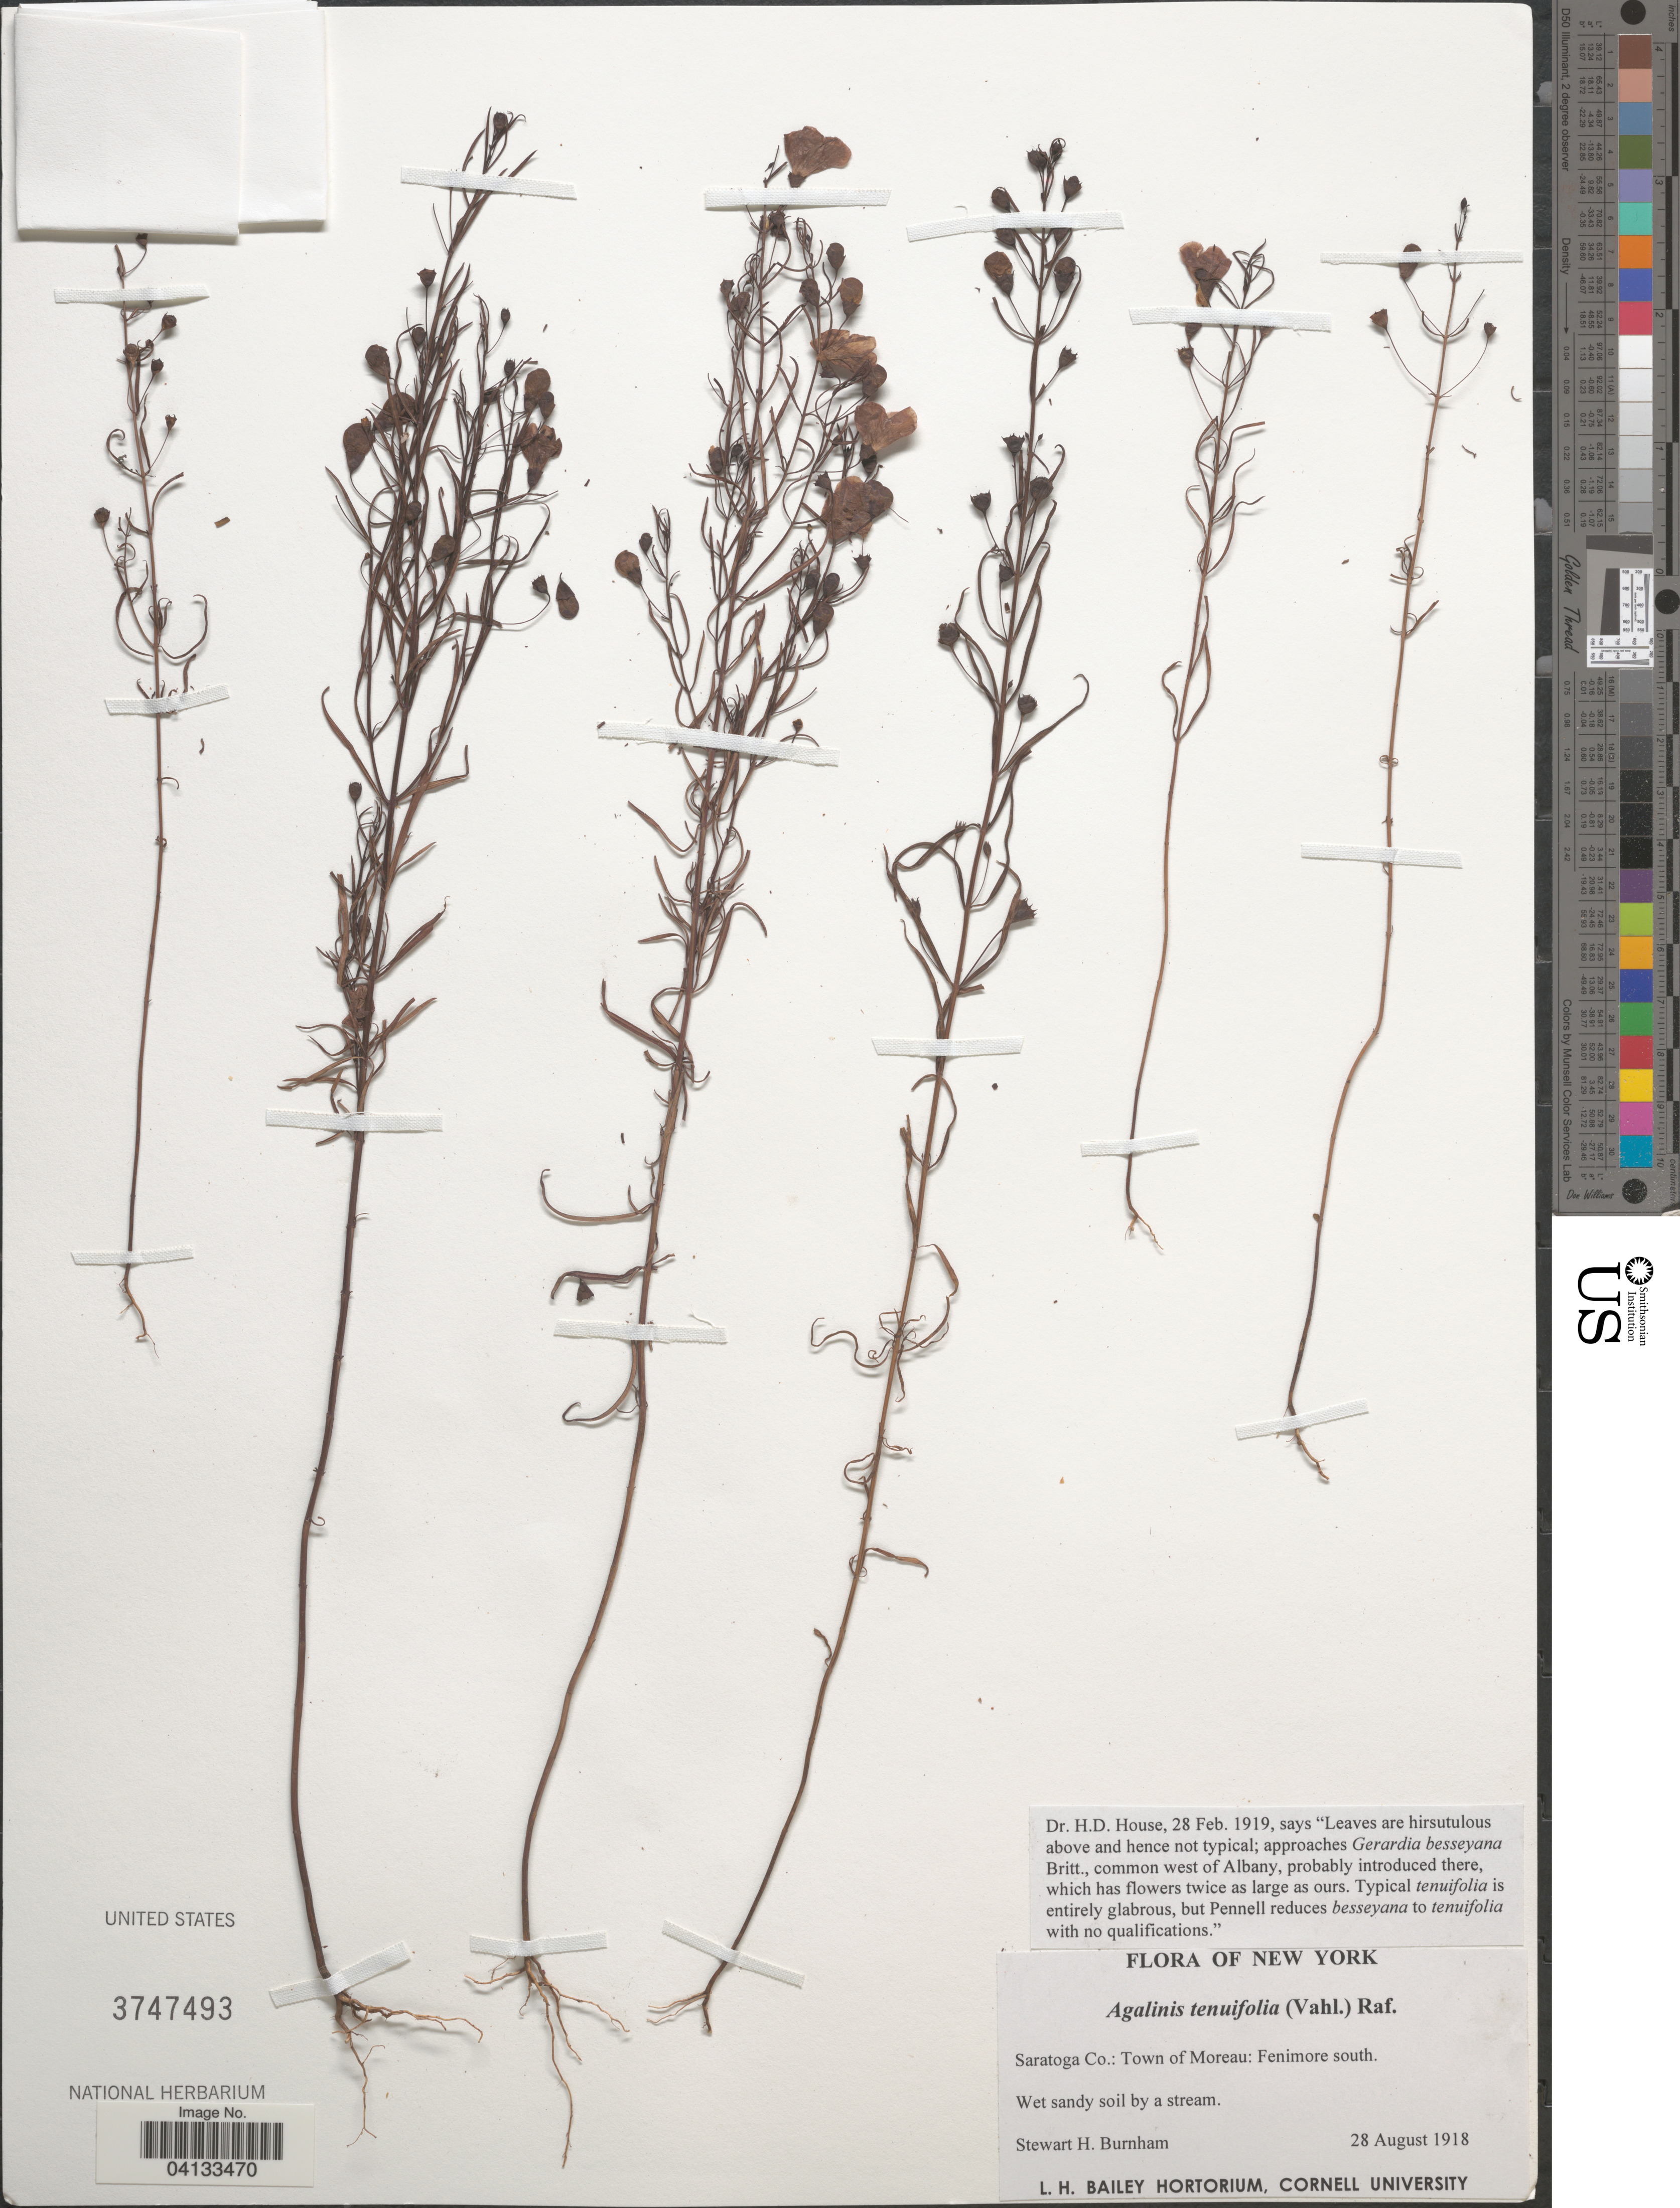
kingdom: Plantae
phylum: Tracheophyta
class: Magnoliopsida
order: Lamiales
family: Orobanchaceae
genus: Agalinis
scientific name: Agalinis tenuifolia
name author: (Vahl) Raf.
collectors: S. Burnham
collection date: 1918-08-28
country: United States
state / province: New York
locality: Saratoga Co.: Town of Moreau: Fenimore south.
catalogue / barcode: US 3747493